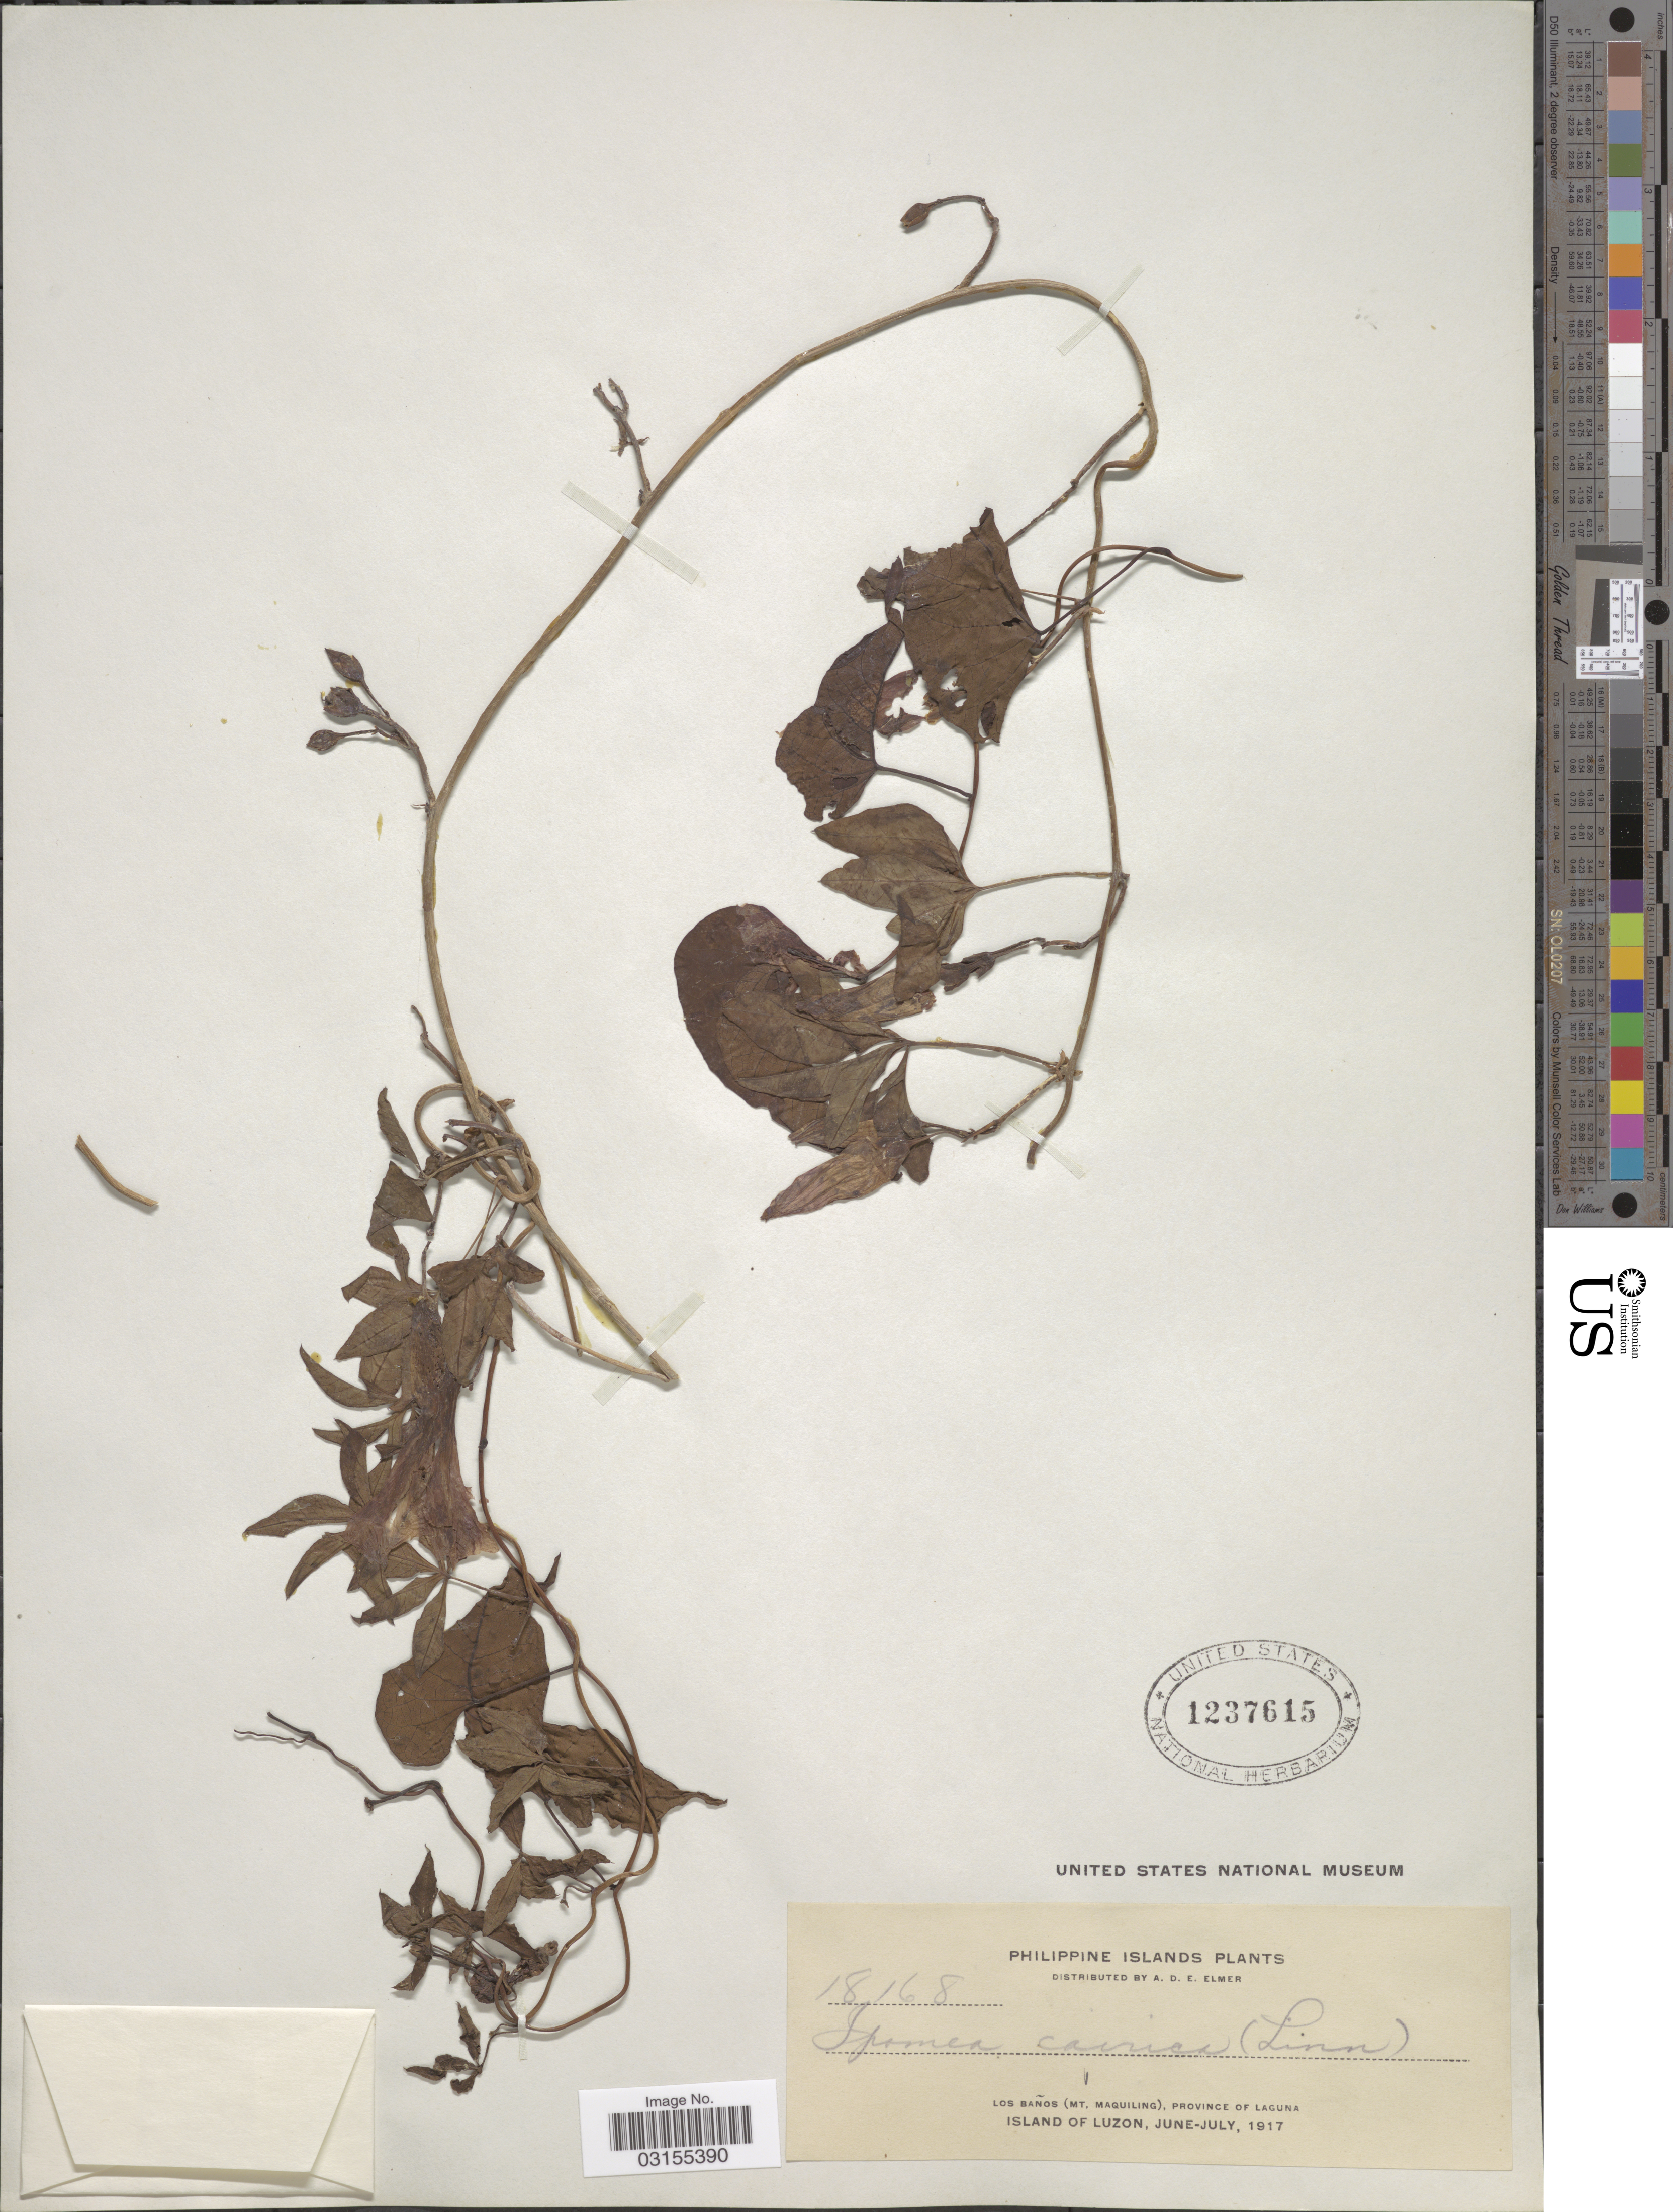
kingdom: Plantae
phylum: Tracheophyta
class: Magnoliopsida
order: Solanales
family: Convolvulaceae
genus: Ipomoea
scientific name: Ipomoea cairica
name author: (L.) Sweet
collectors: A. D. E. Elmer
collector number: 18168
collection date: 1917-06/1917-07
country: Philippines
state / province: Calabarzon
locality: Los Baños (Mt. Maquiling), Province of Laguna Island of Luzon.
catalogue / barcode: US 1237615